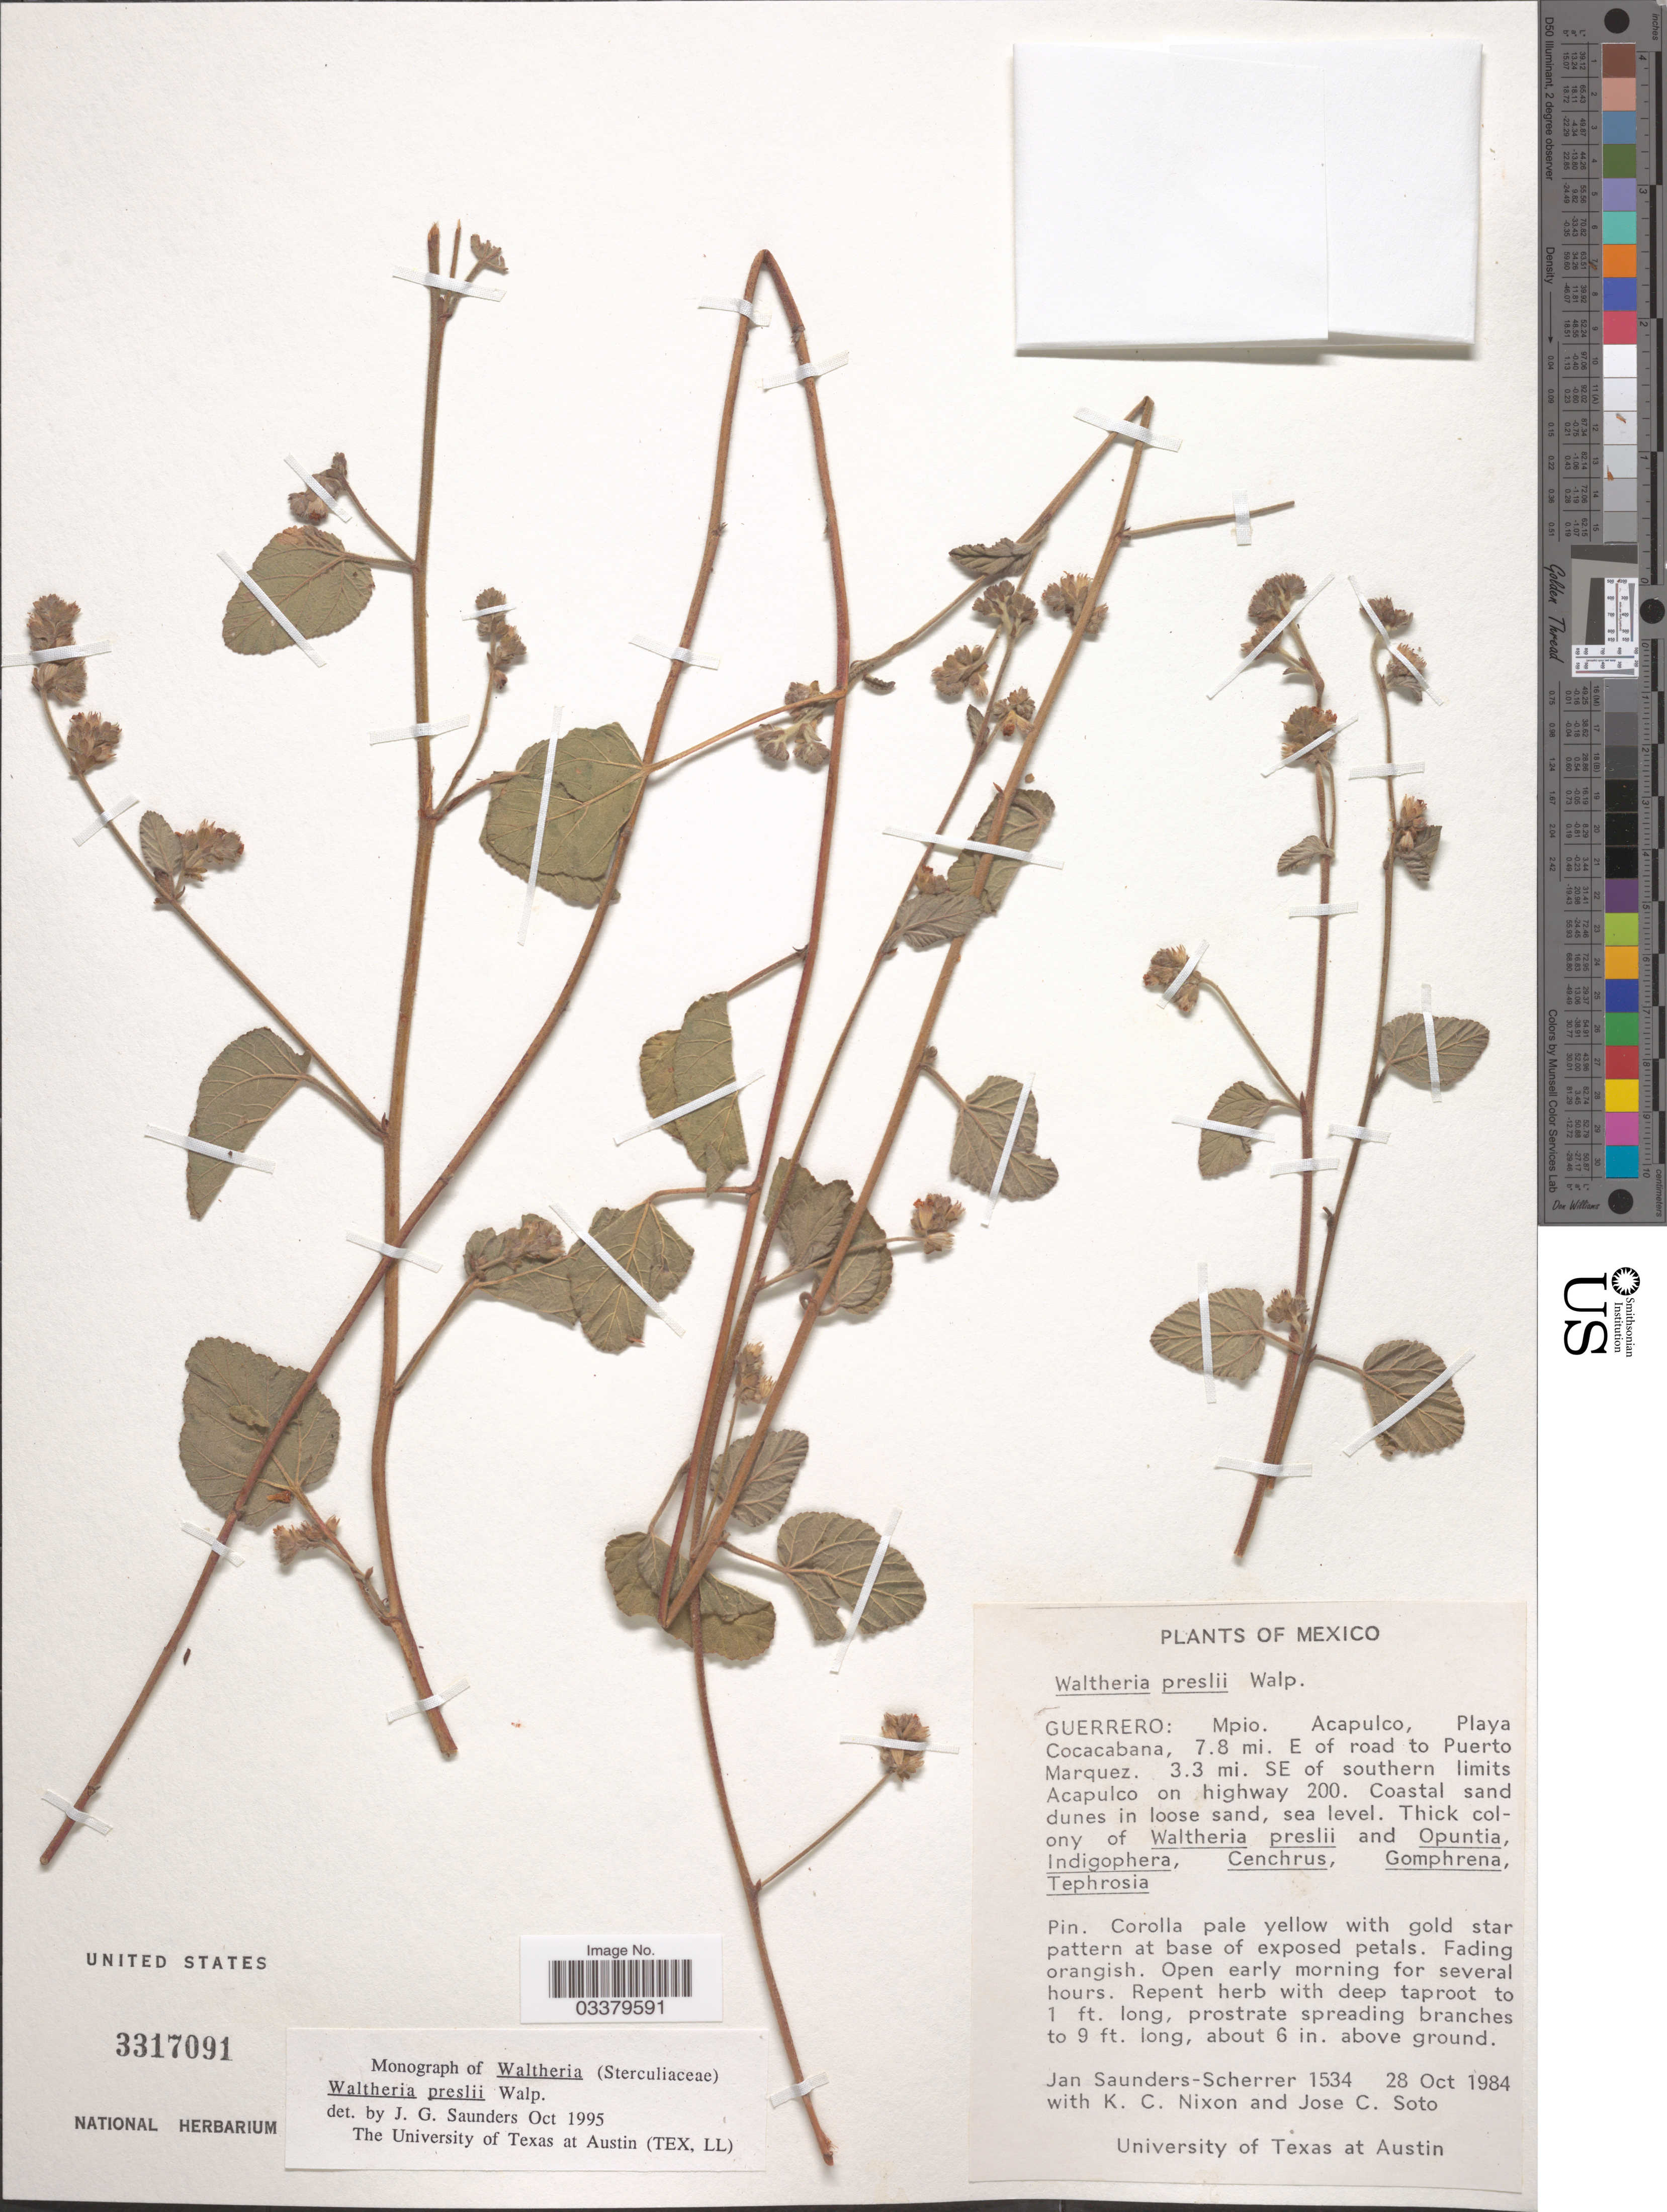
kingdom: Plantae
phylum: Tracheophyta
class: Magnoliopsida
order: Malvales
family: Malvaceae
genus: Waltheria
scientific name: Waltheria preslii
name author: Walp.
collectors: J. Saunders-Scherrer, K. Nixon & J. Soto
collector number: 1534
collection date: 1984-10-28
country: Mexico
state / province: Guerrero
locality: Mpio. Acapulco, Playa Cocacabana, 7.8 mi. E of road to Puerto Marquez. 3.3 mi. SE of southern limits Acapulco on highway 200.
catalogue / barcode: US 3317091